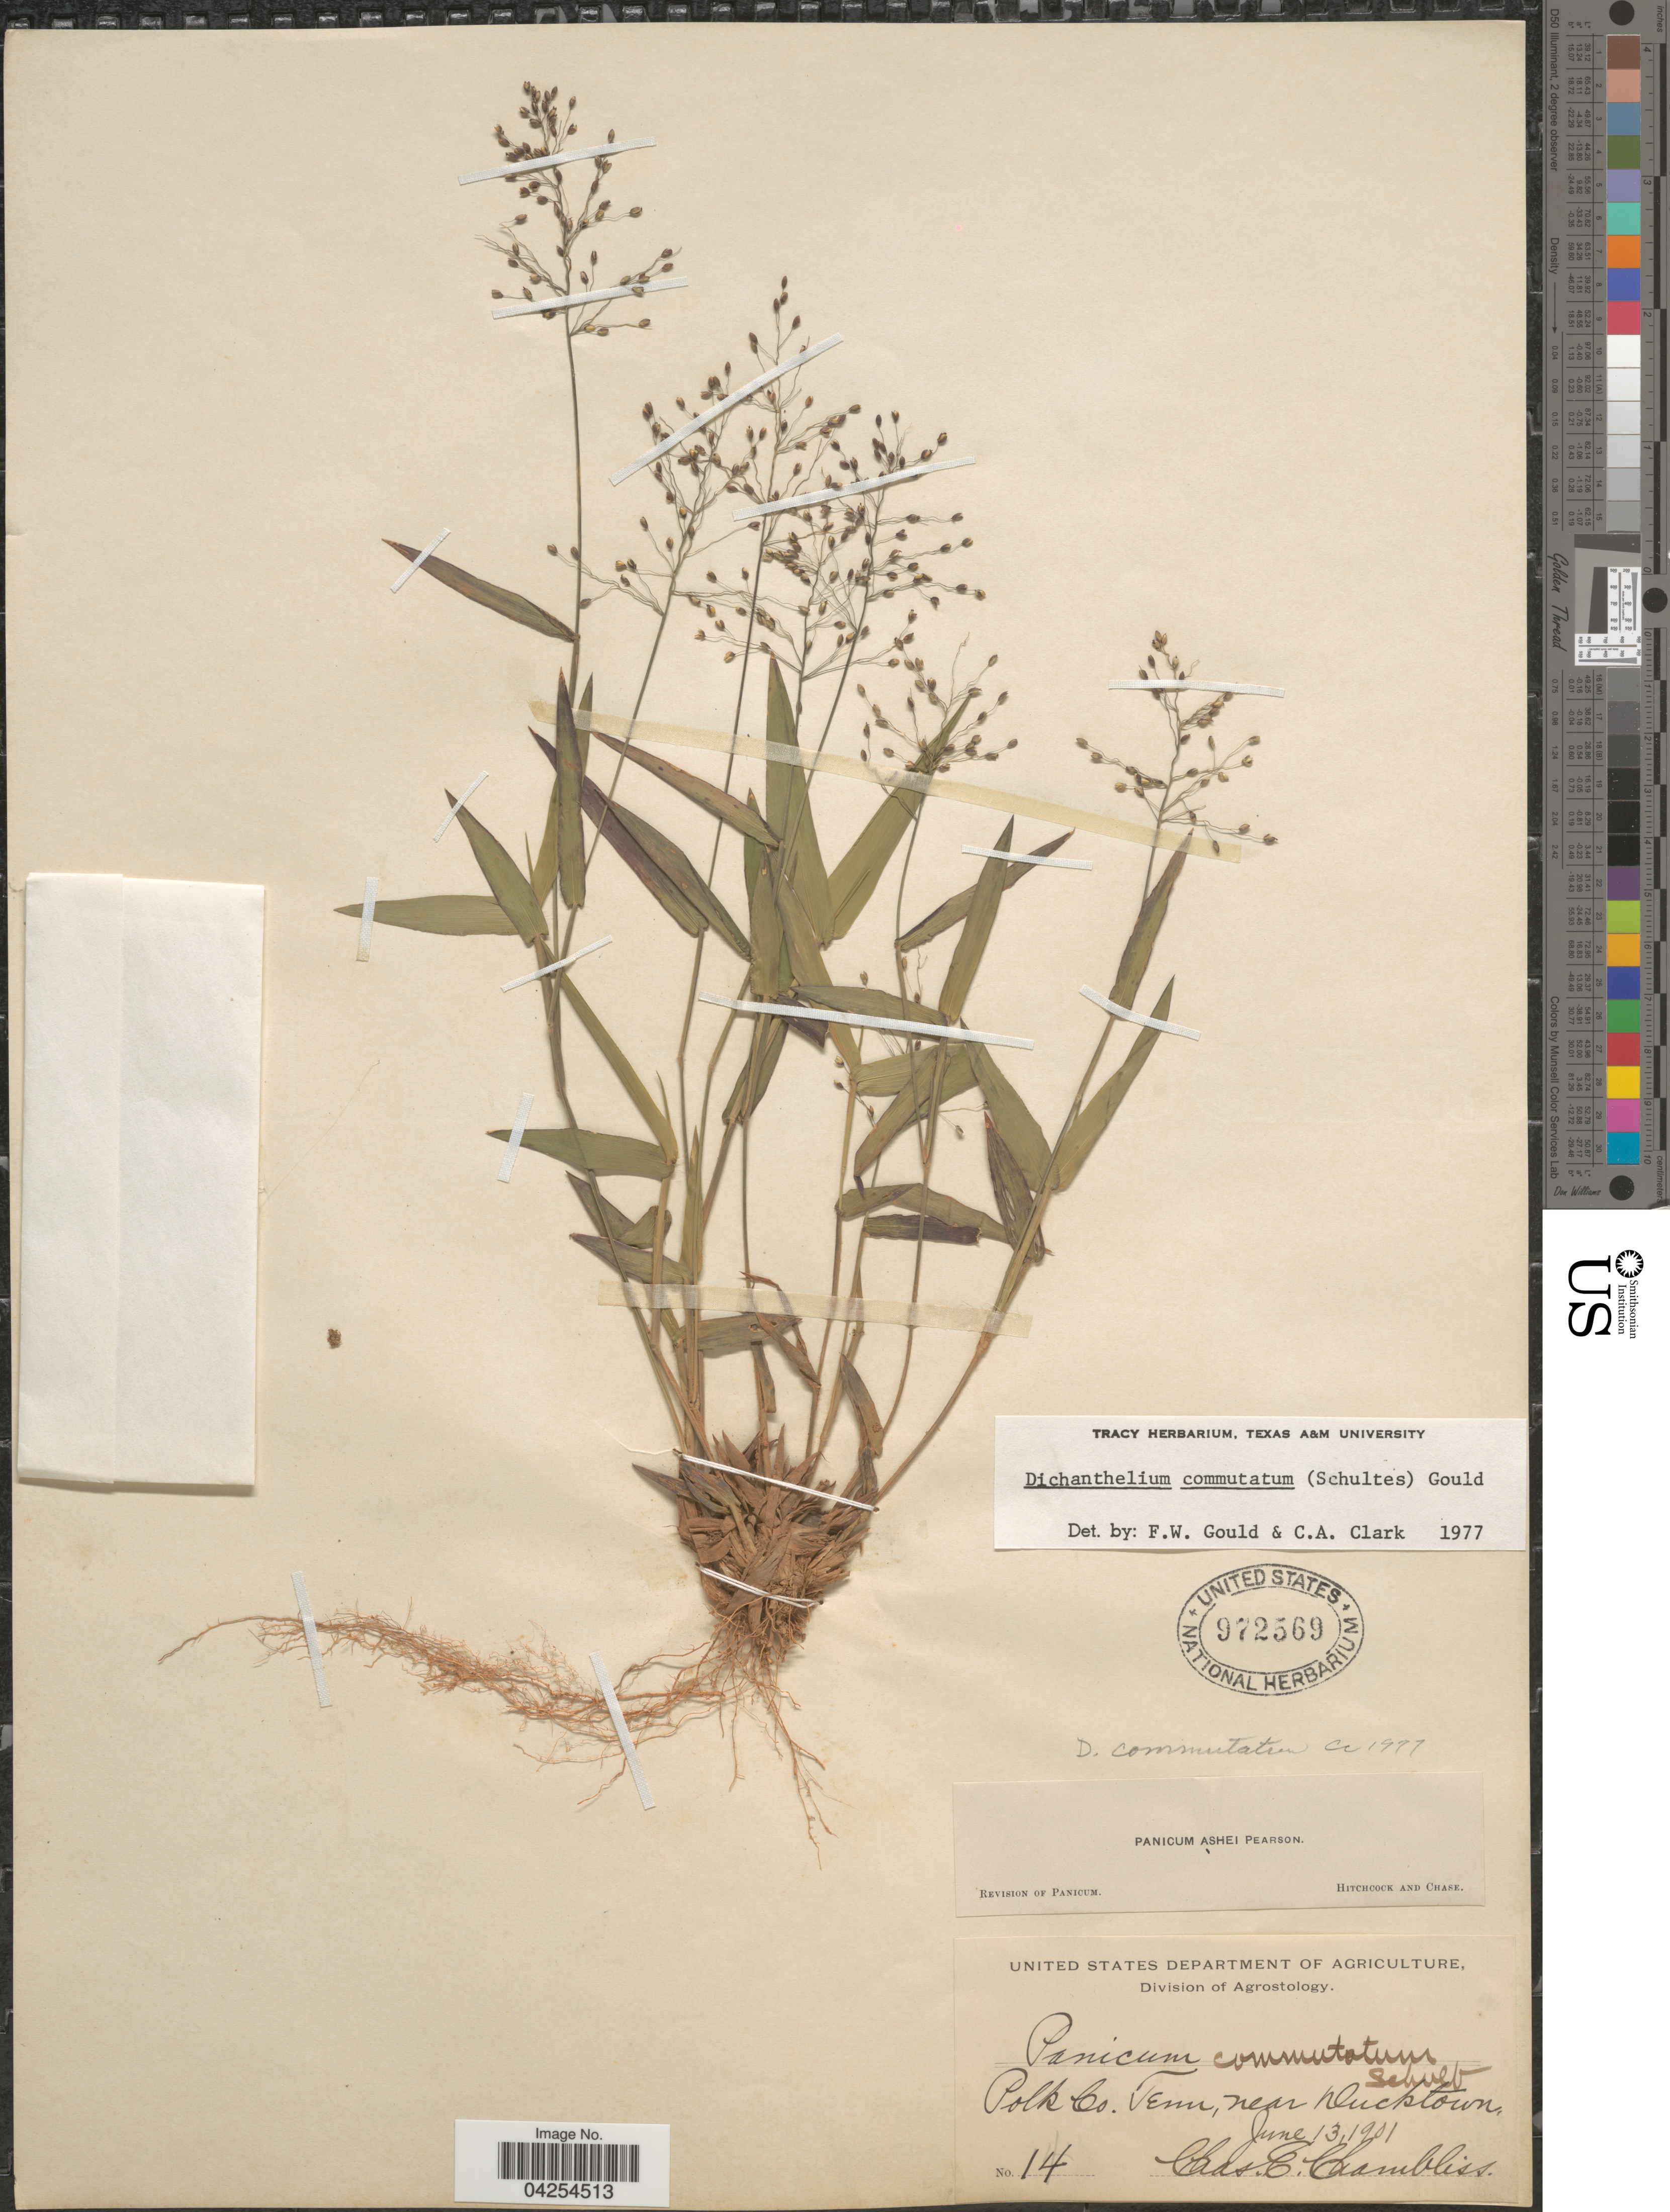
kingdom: Plantae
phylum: Tracheophyta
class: Liliopsida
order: Poales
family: Poaceae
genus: Dichanthelium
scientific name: Dichanthelium commutatum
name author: (Schult.) Gould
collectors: C. Chambliss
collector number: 14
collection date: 1901-06-13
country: United States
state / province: Vermont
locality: Polk Co, near Ducktown.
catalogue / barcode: US 972569